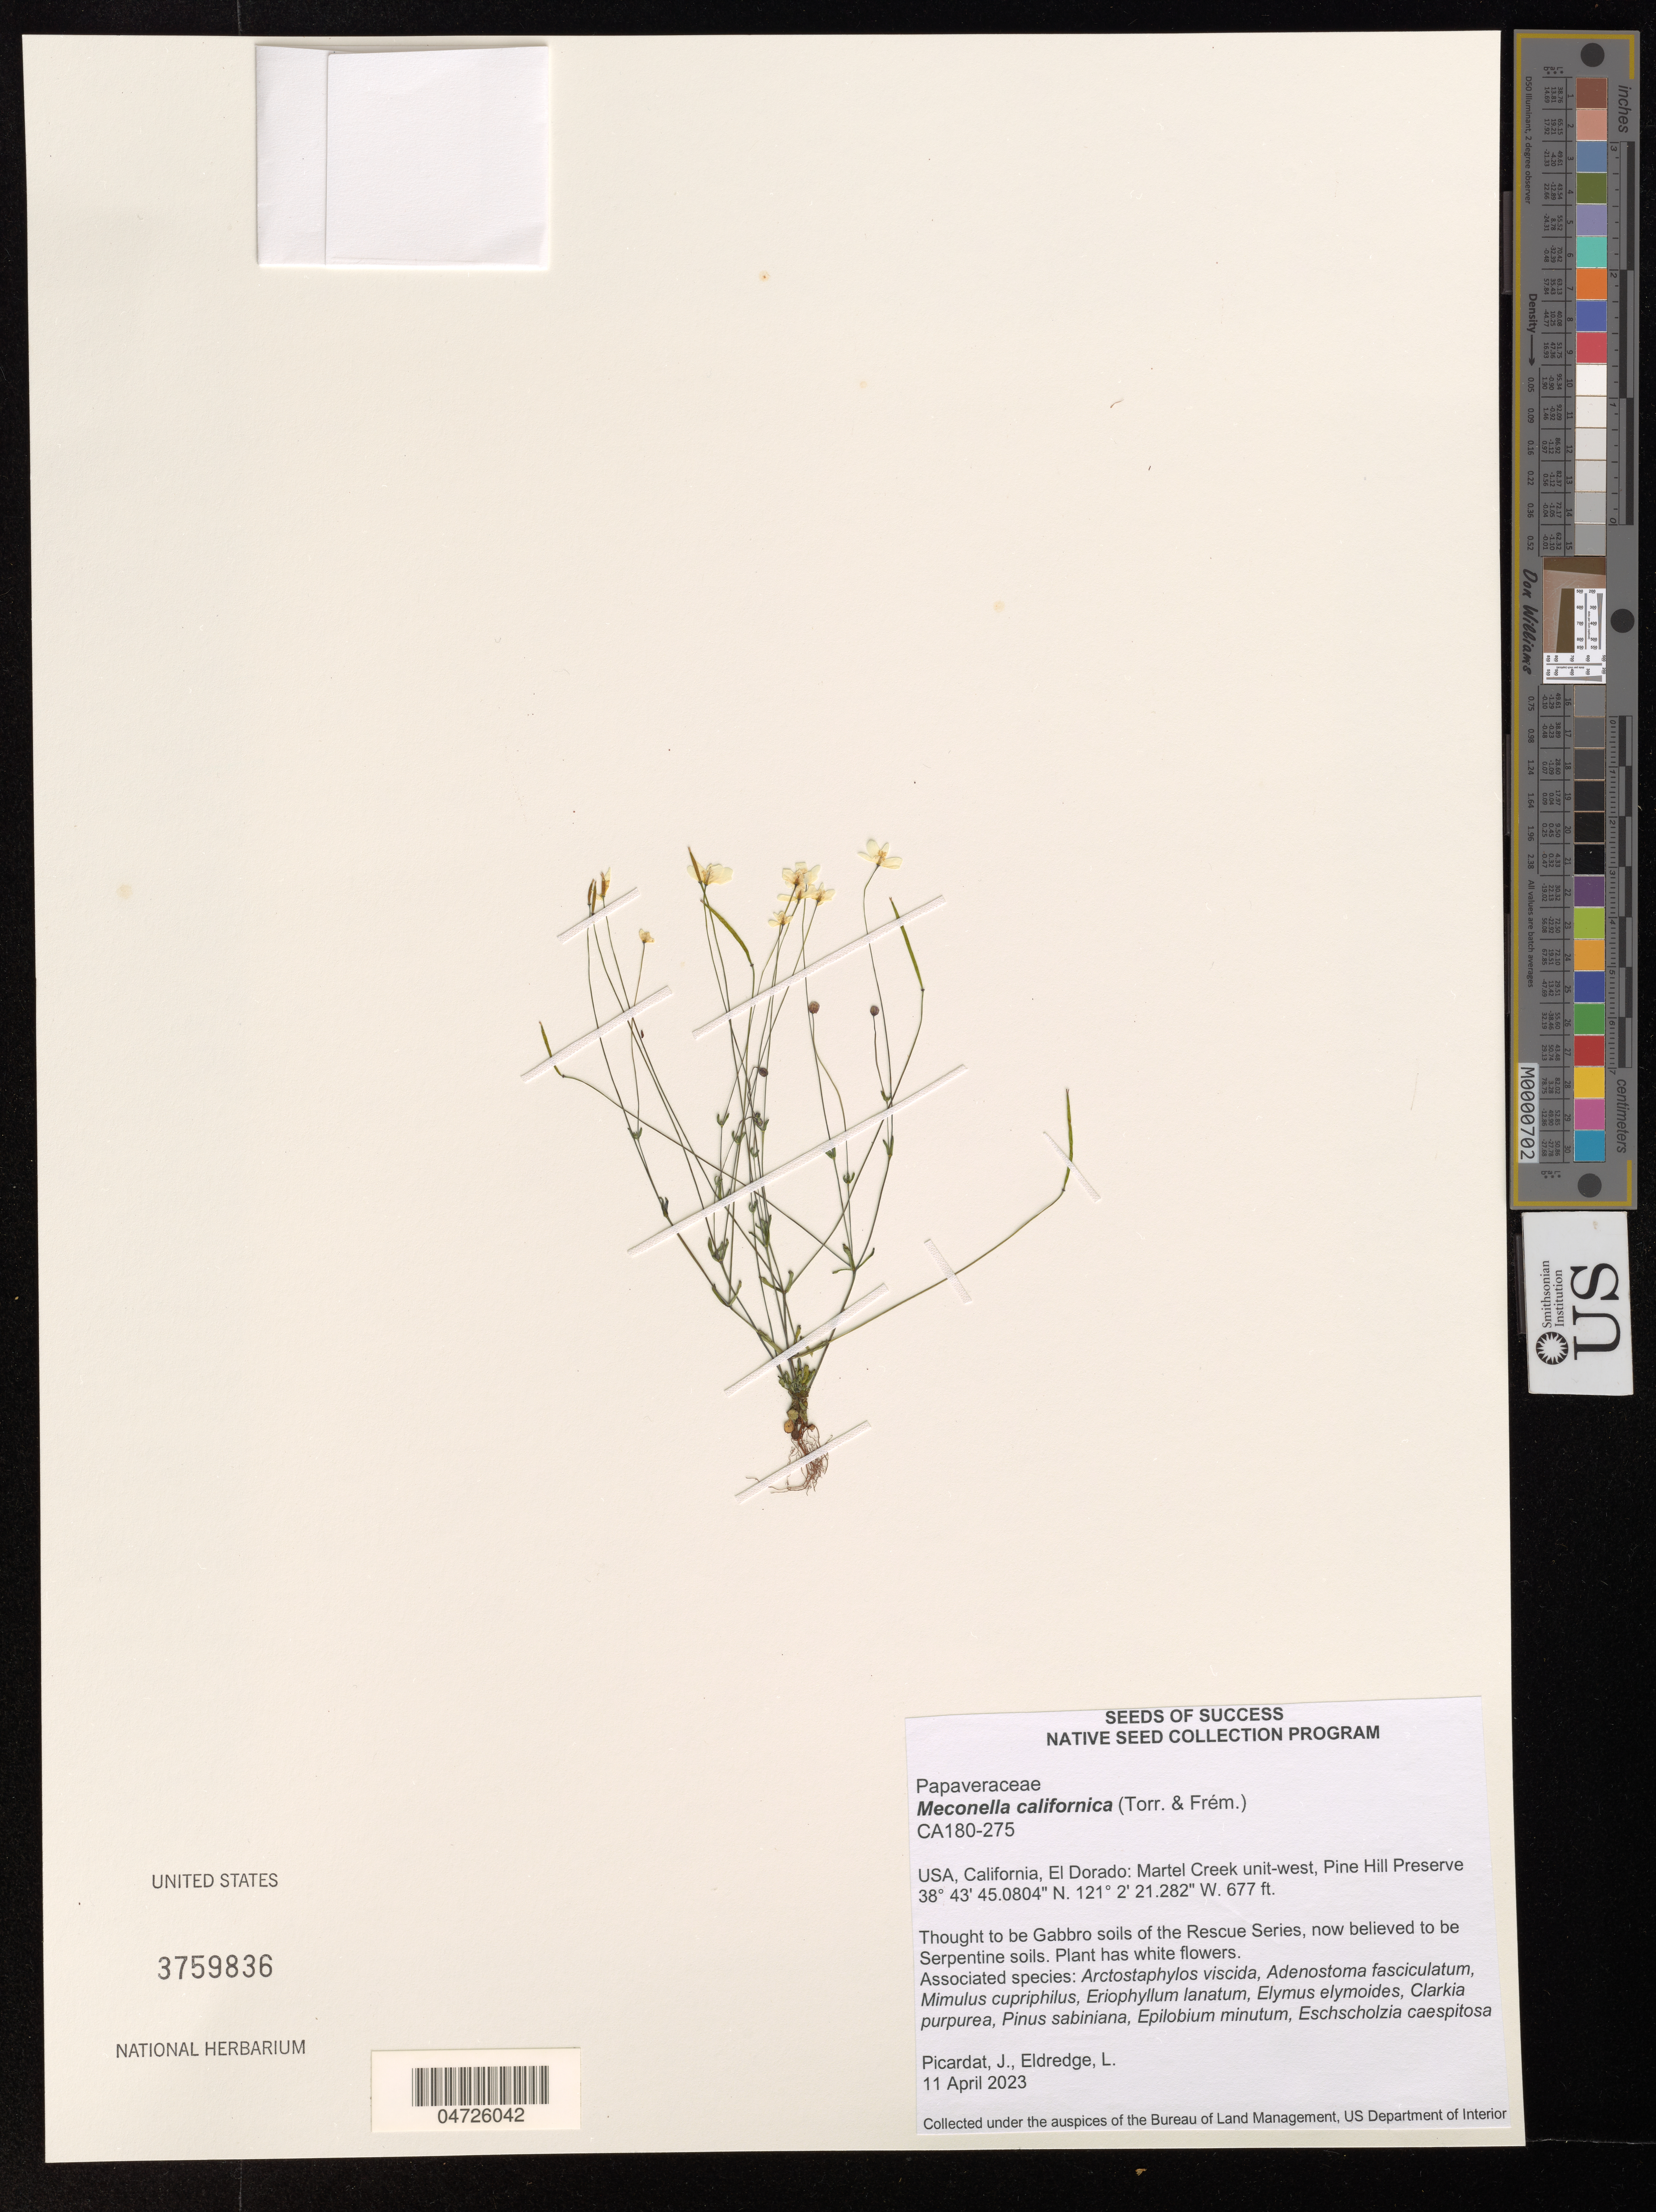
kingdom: Plantae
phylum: Tracheophyta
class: Magnoliopsida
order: Ranunculales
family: Papaveraceae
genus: Meconella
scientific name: Meconella californica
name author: Torr. & Frém.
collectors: J. Picardat & L. Eldredge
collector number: CA180-275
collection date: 2023-04-11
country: United States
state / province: California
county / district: El Dorado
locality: El Dorado: Martel Creek unit-west, Pine Hill Preserve.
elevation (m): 206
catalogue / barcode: US 3759836